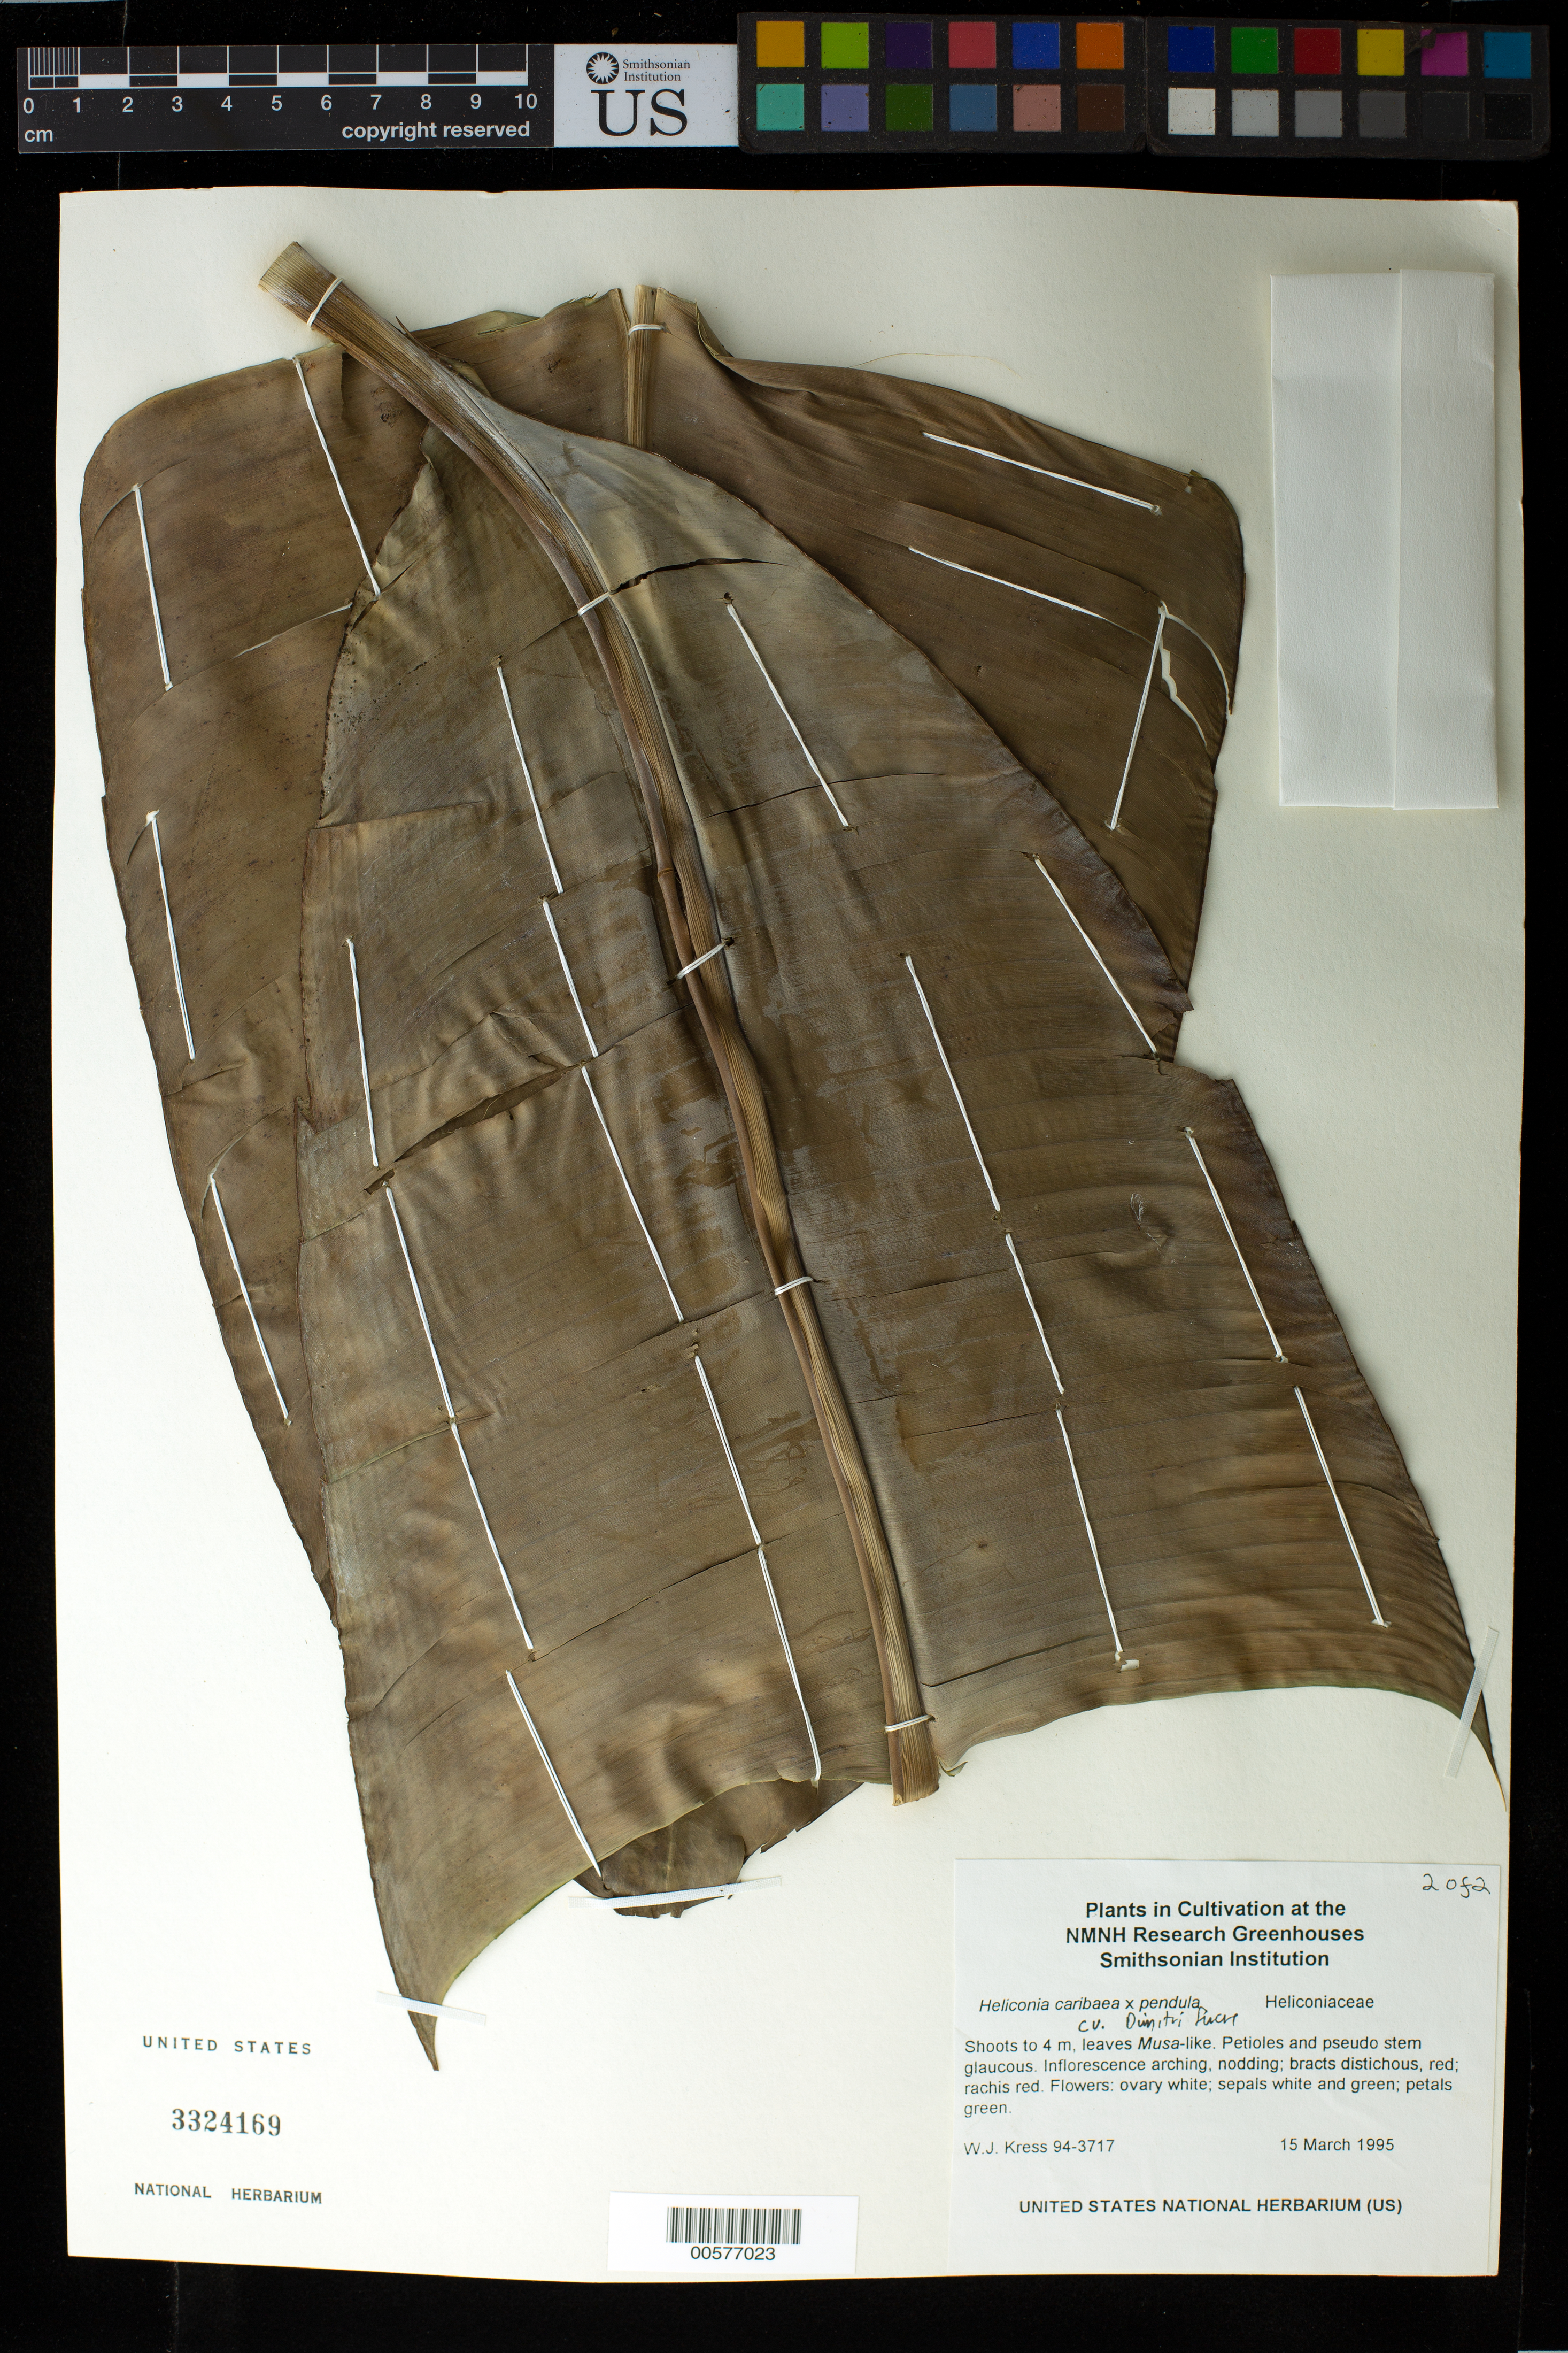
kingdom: Plantae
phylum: Tracheophyta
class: Liliopsida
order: Zingiberales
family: Heliconiaceae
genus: Heliconia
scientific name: Heliconia caribaea x H. pendula Wawra 'Dimitre Sucre'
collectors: W. J. Kress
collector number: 94-3717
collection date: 1995-03-15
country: United States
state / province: Maryland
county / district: Prince George's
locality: NMNH Botany Research Greenhouses. Suitland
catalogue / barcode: US 3324169